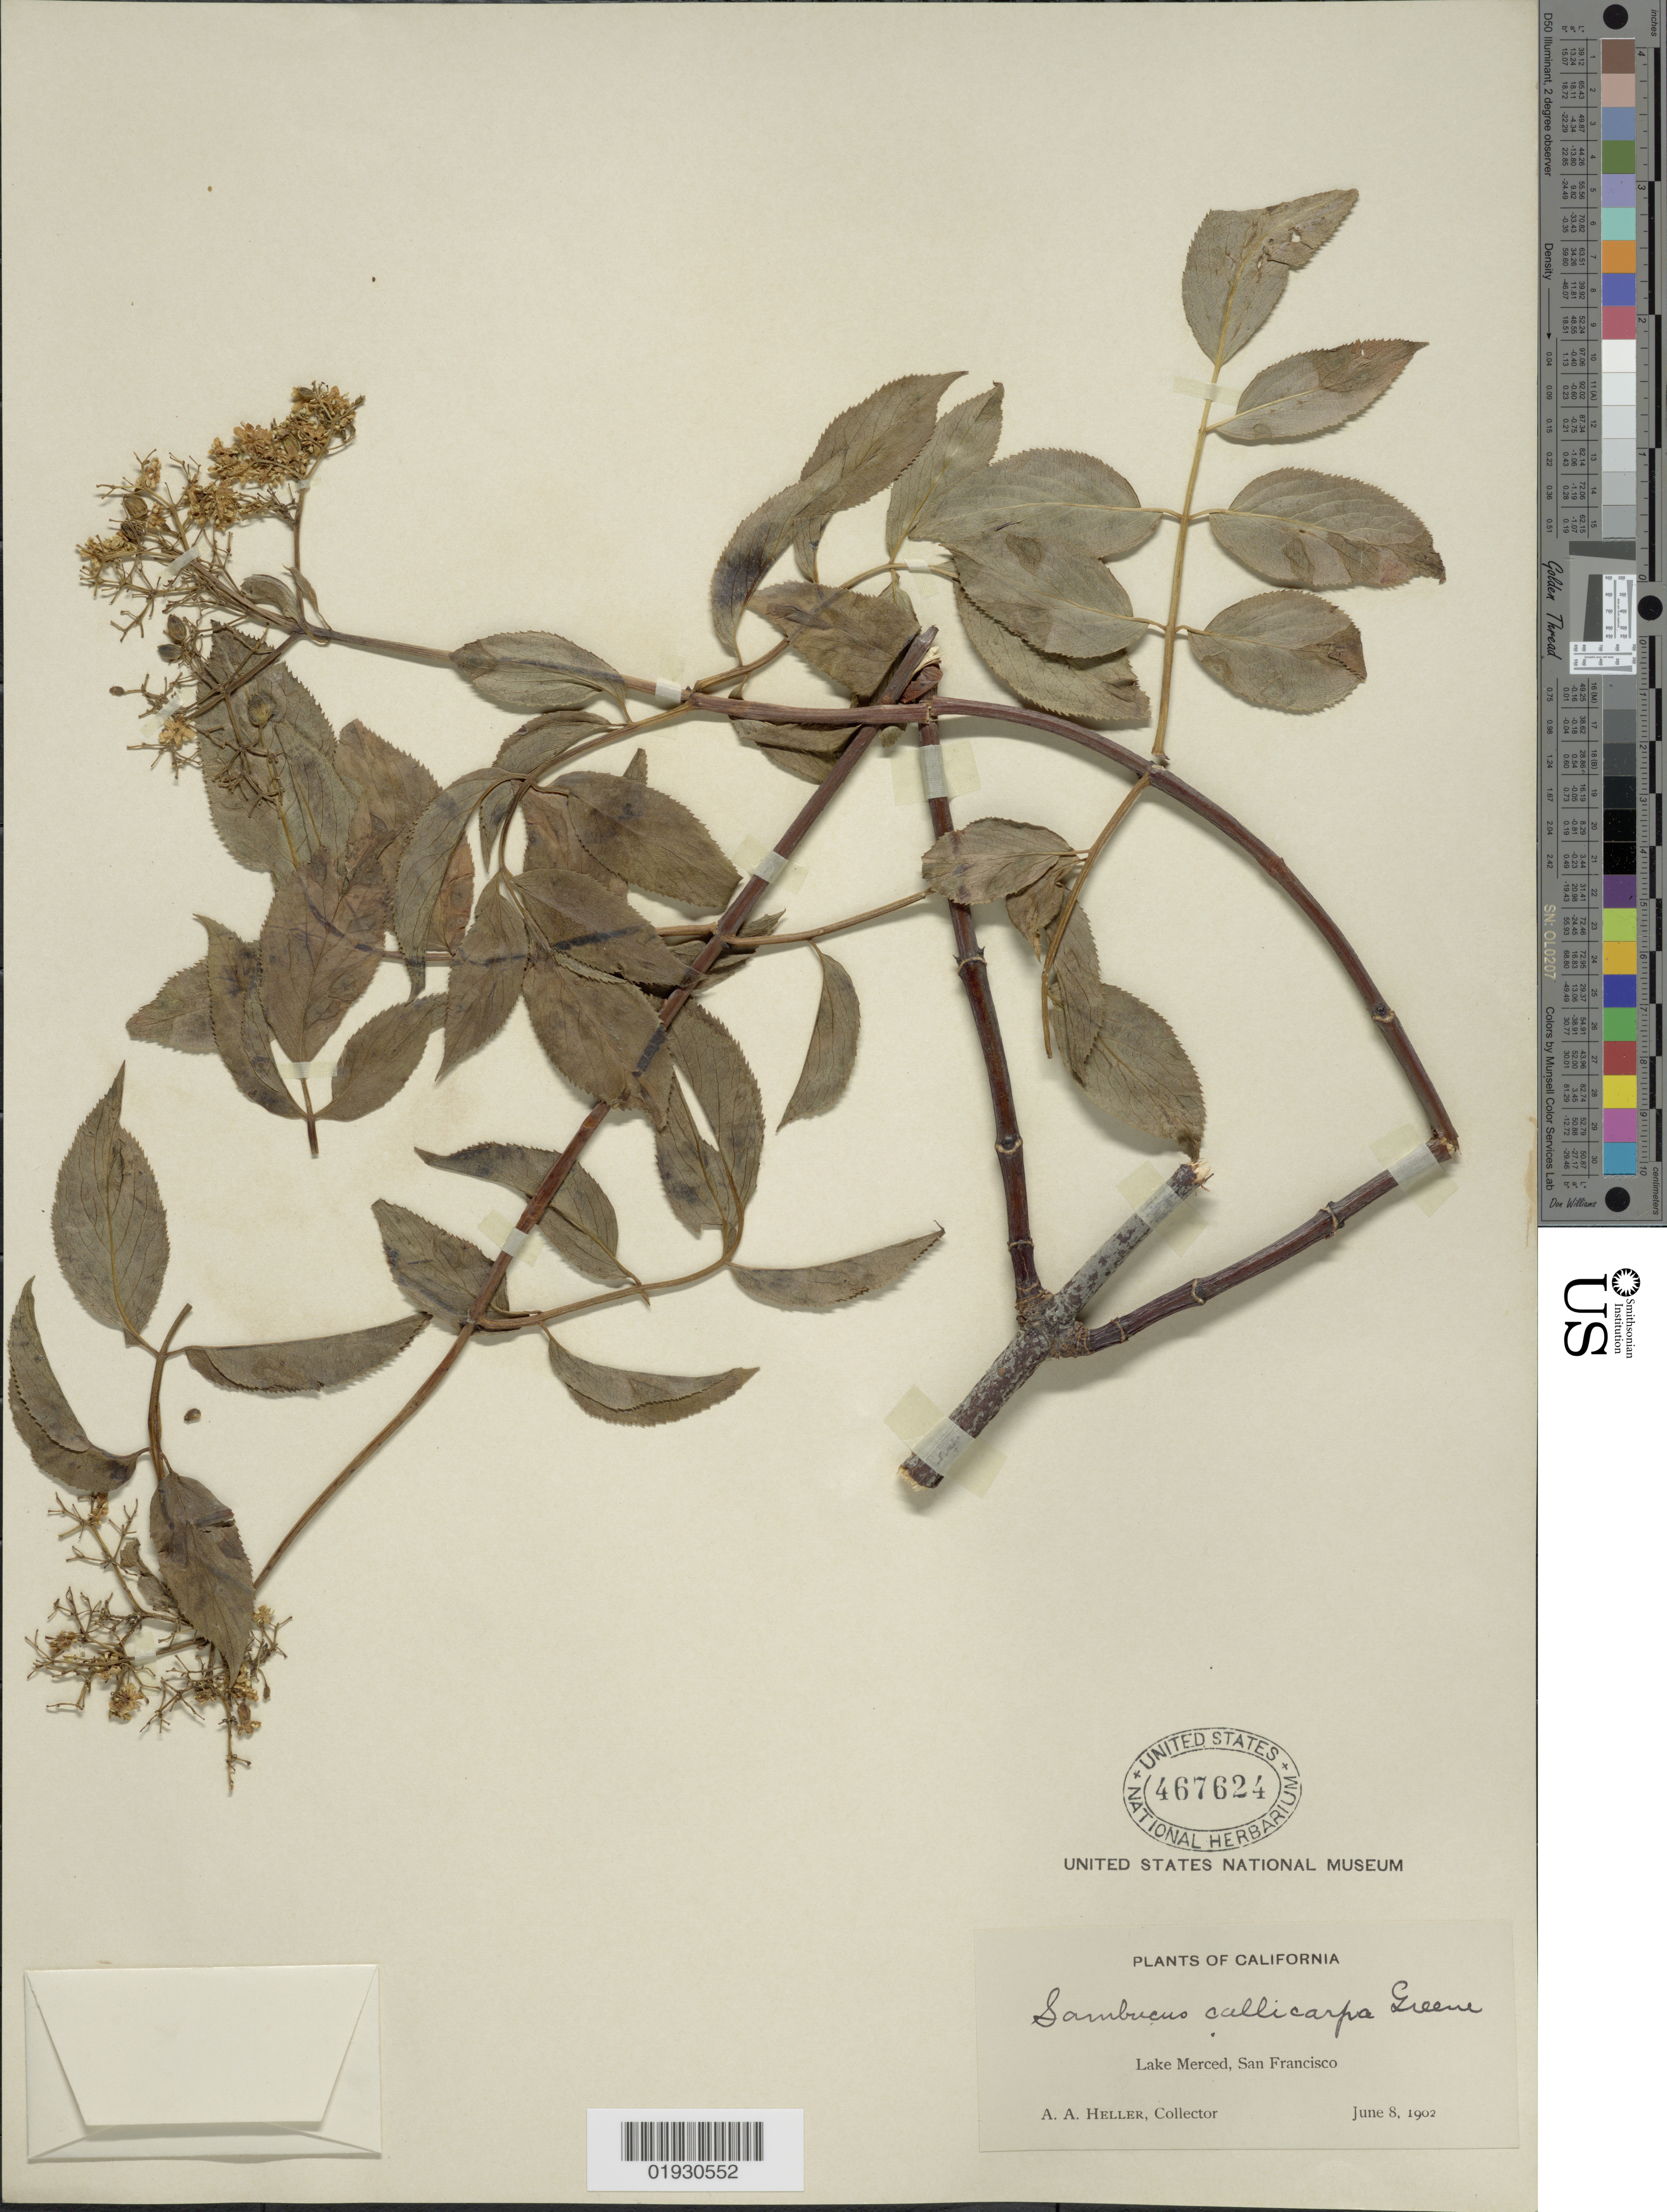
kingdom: Plantae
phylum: Tracheophyta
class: Magnoliopsida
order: Dipsacales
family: Viburnaceae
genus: Sambucus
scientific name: Sambucus callicarpa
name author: Greene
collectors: A. A. Heller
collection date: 1902-06-08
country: United States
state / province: California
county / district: San Francisco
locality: Lake Merced, San Francisco.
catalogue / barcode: US 467624